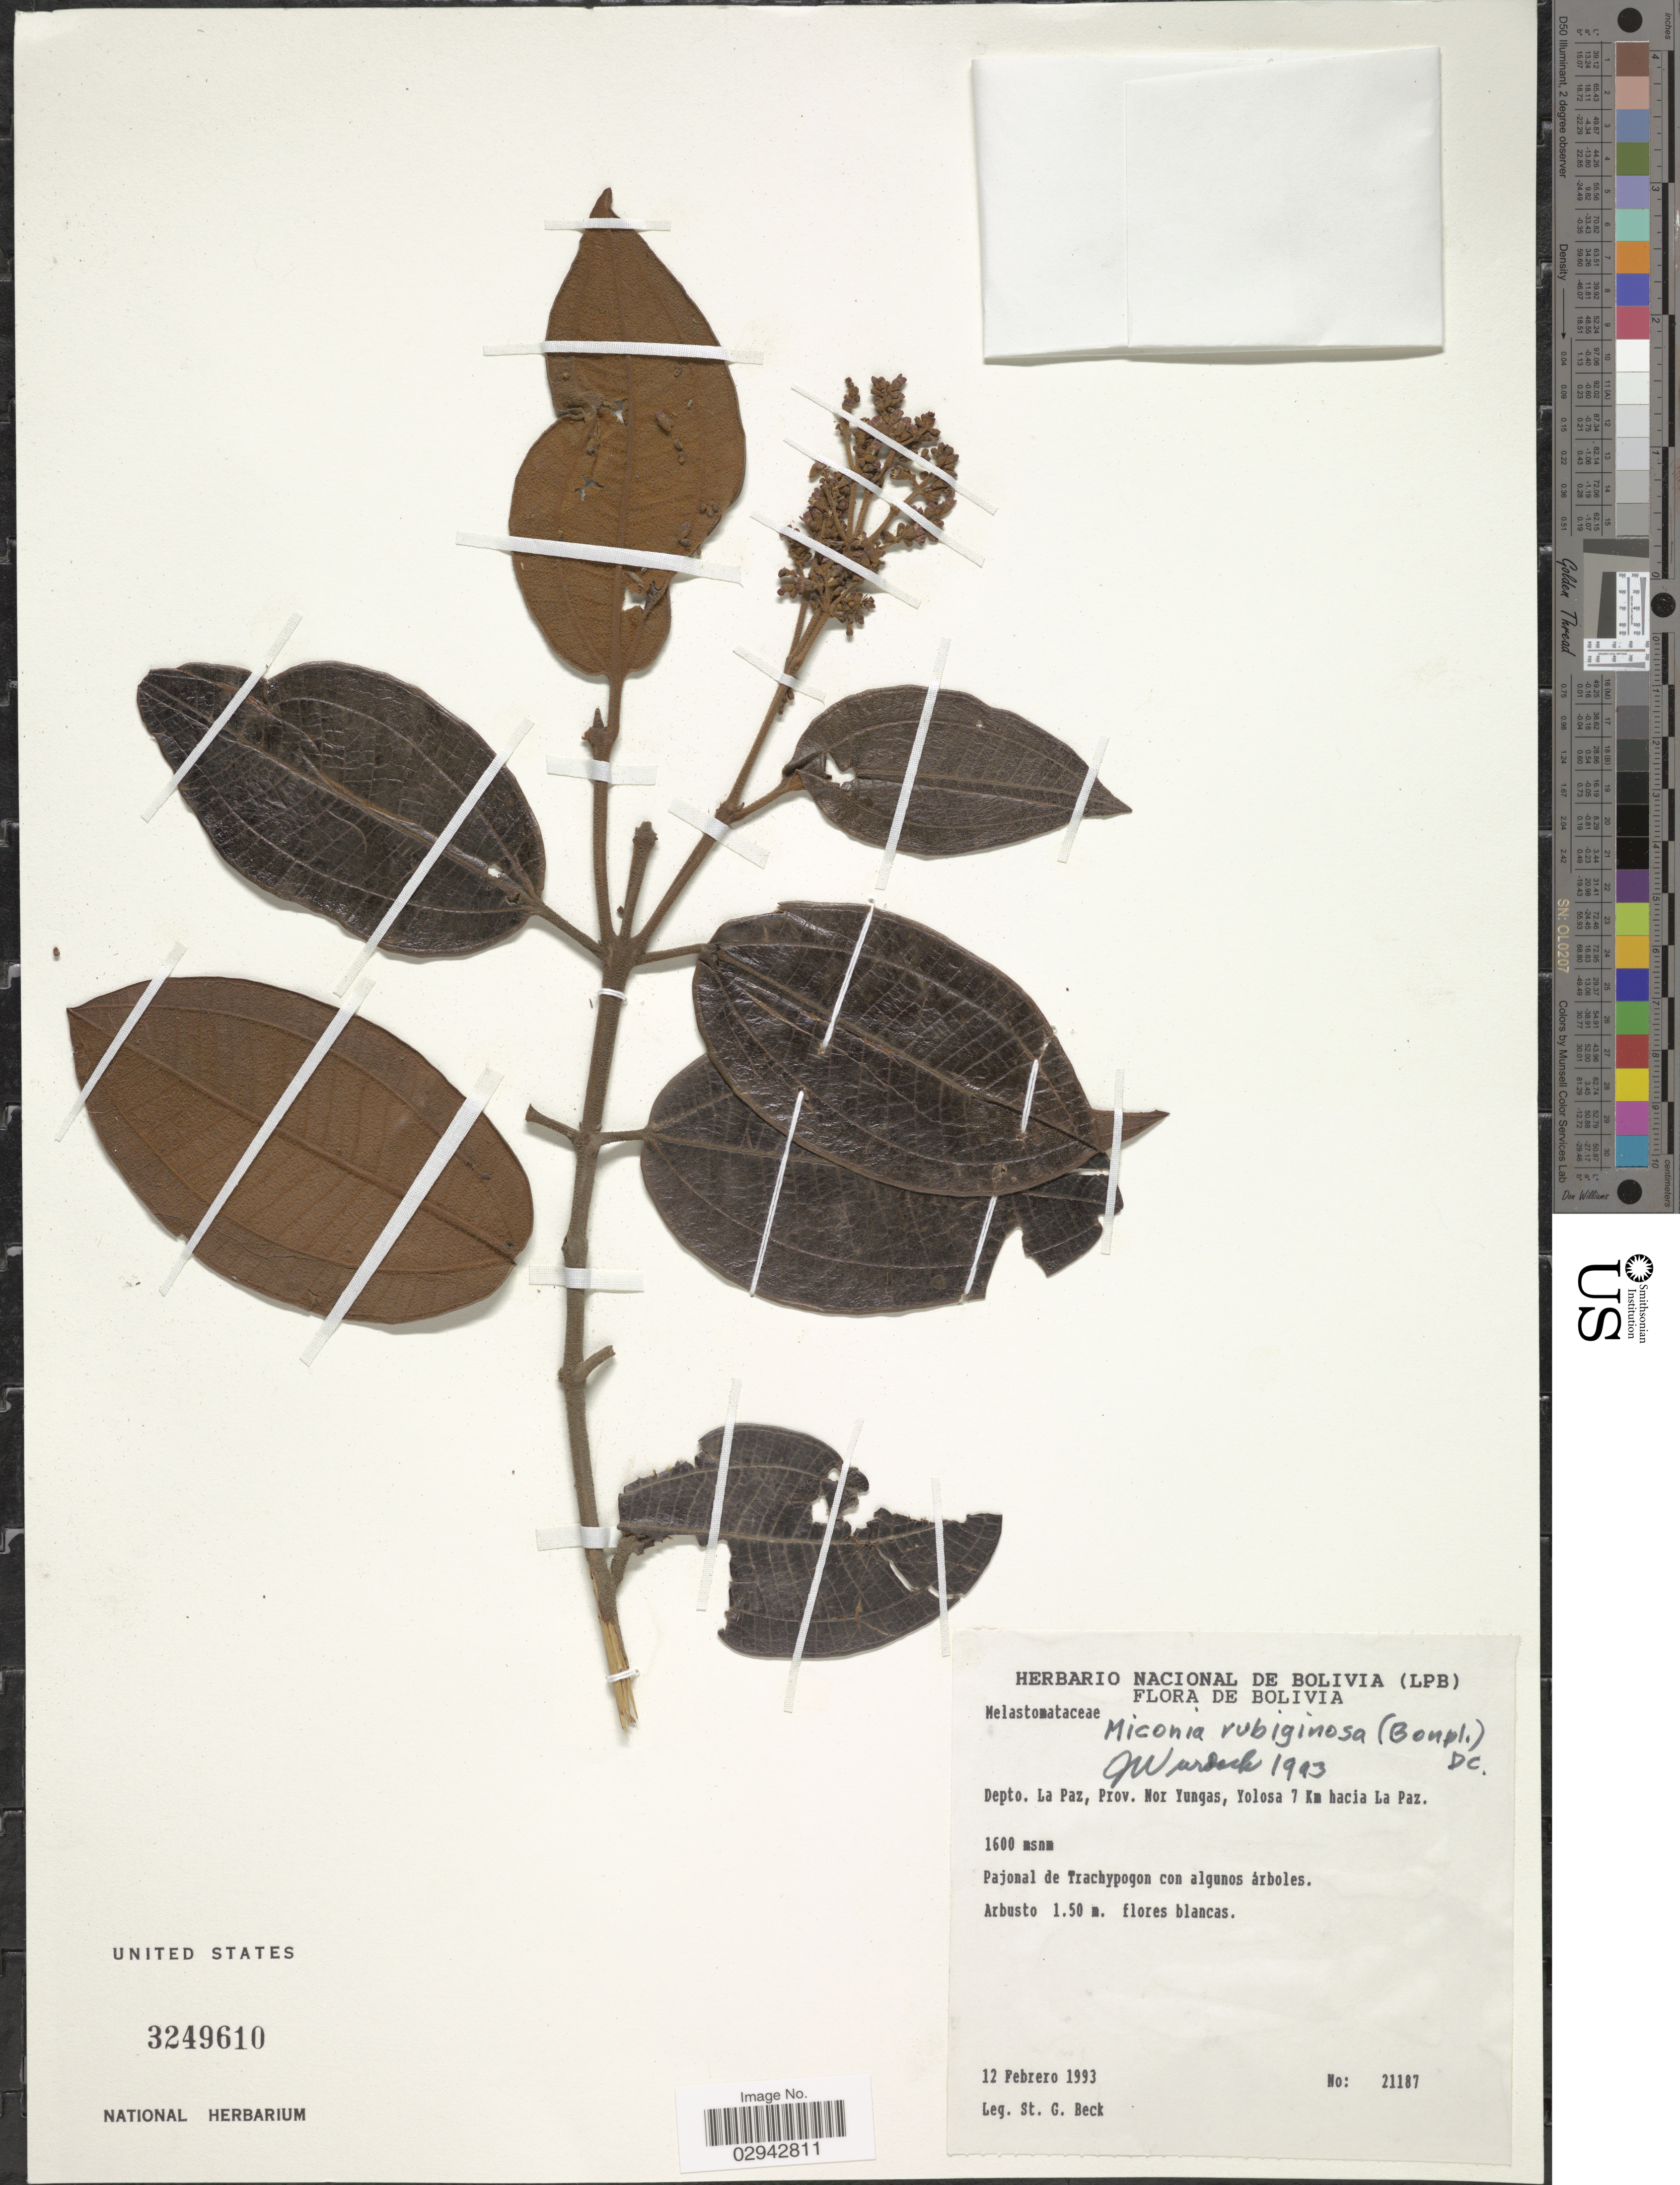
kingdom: Plantae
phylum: Tracheophyta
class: Magnoliopsida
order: Myrtales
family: Melastomataceae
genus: Miconia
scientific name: Miconia rubiginosa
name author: (Bonpl.) DC.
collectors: S. G. Beck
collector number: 21187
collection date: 1993-02-12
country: Bolivia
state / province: La Paz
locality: Depto. La Paz, Prov. Nor Yungas, Yolosa 7 Km hacia La Paz.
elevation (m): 1600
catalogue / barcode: US 3249610